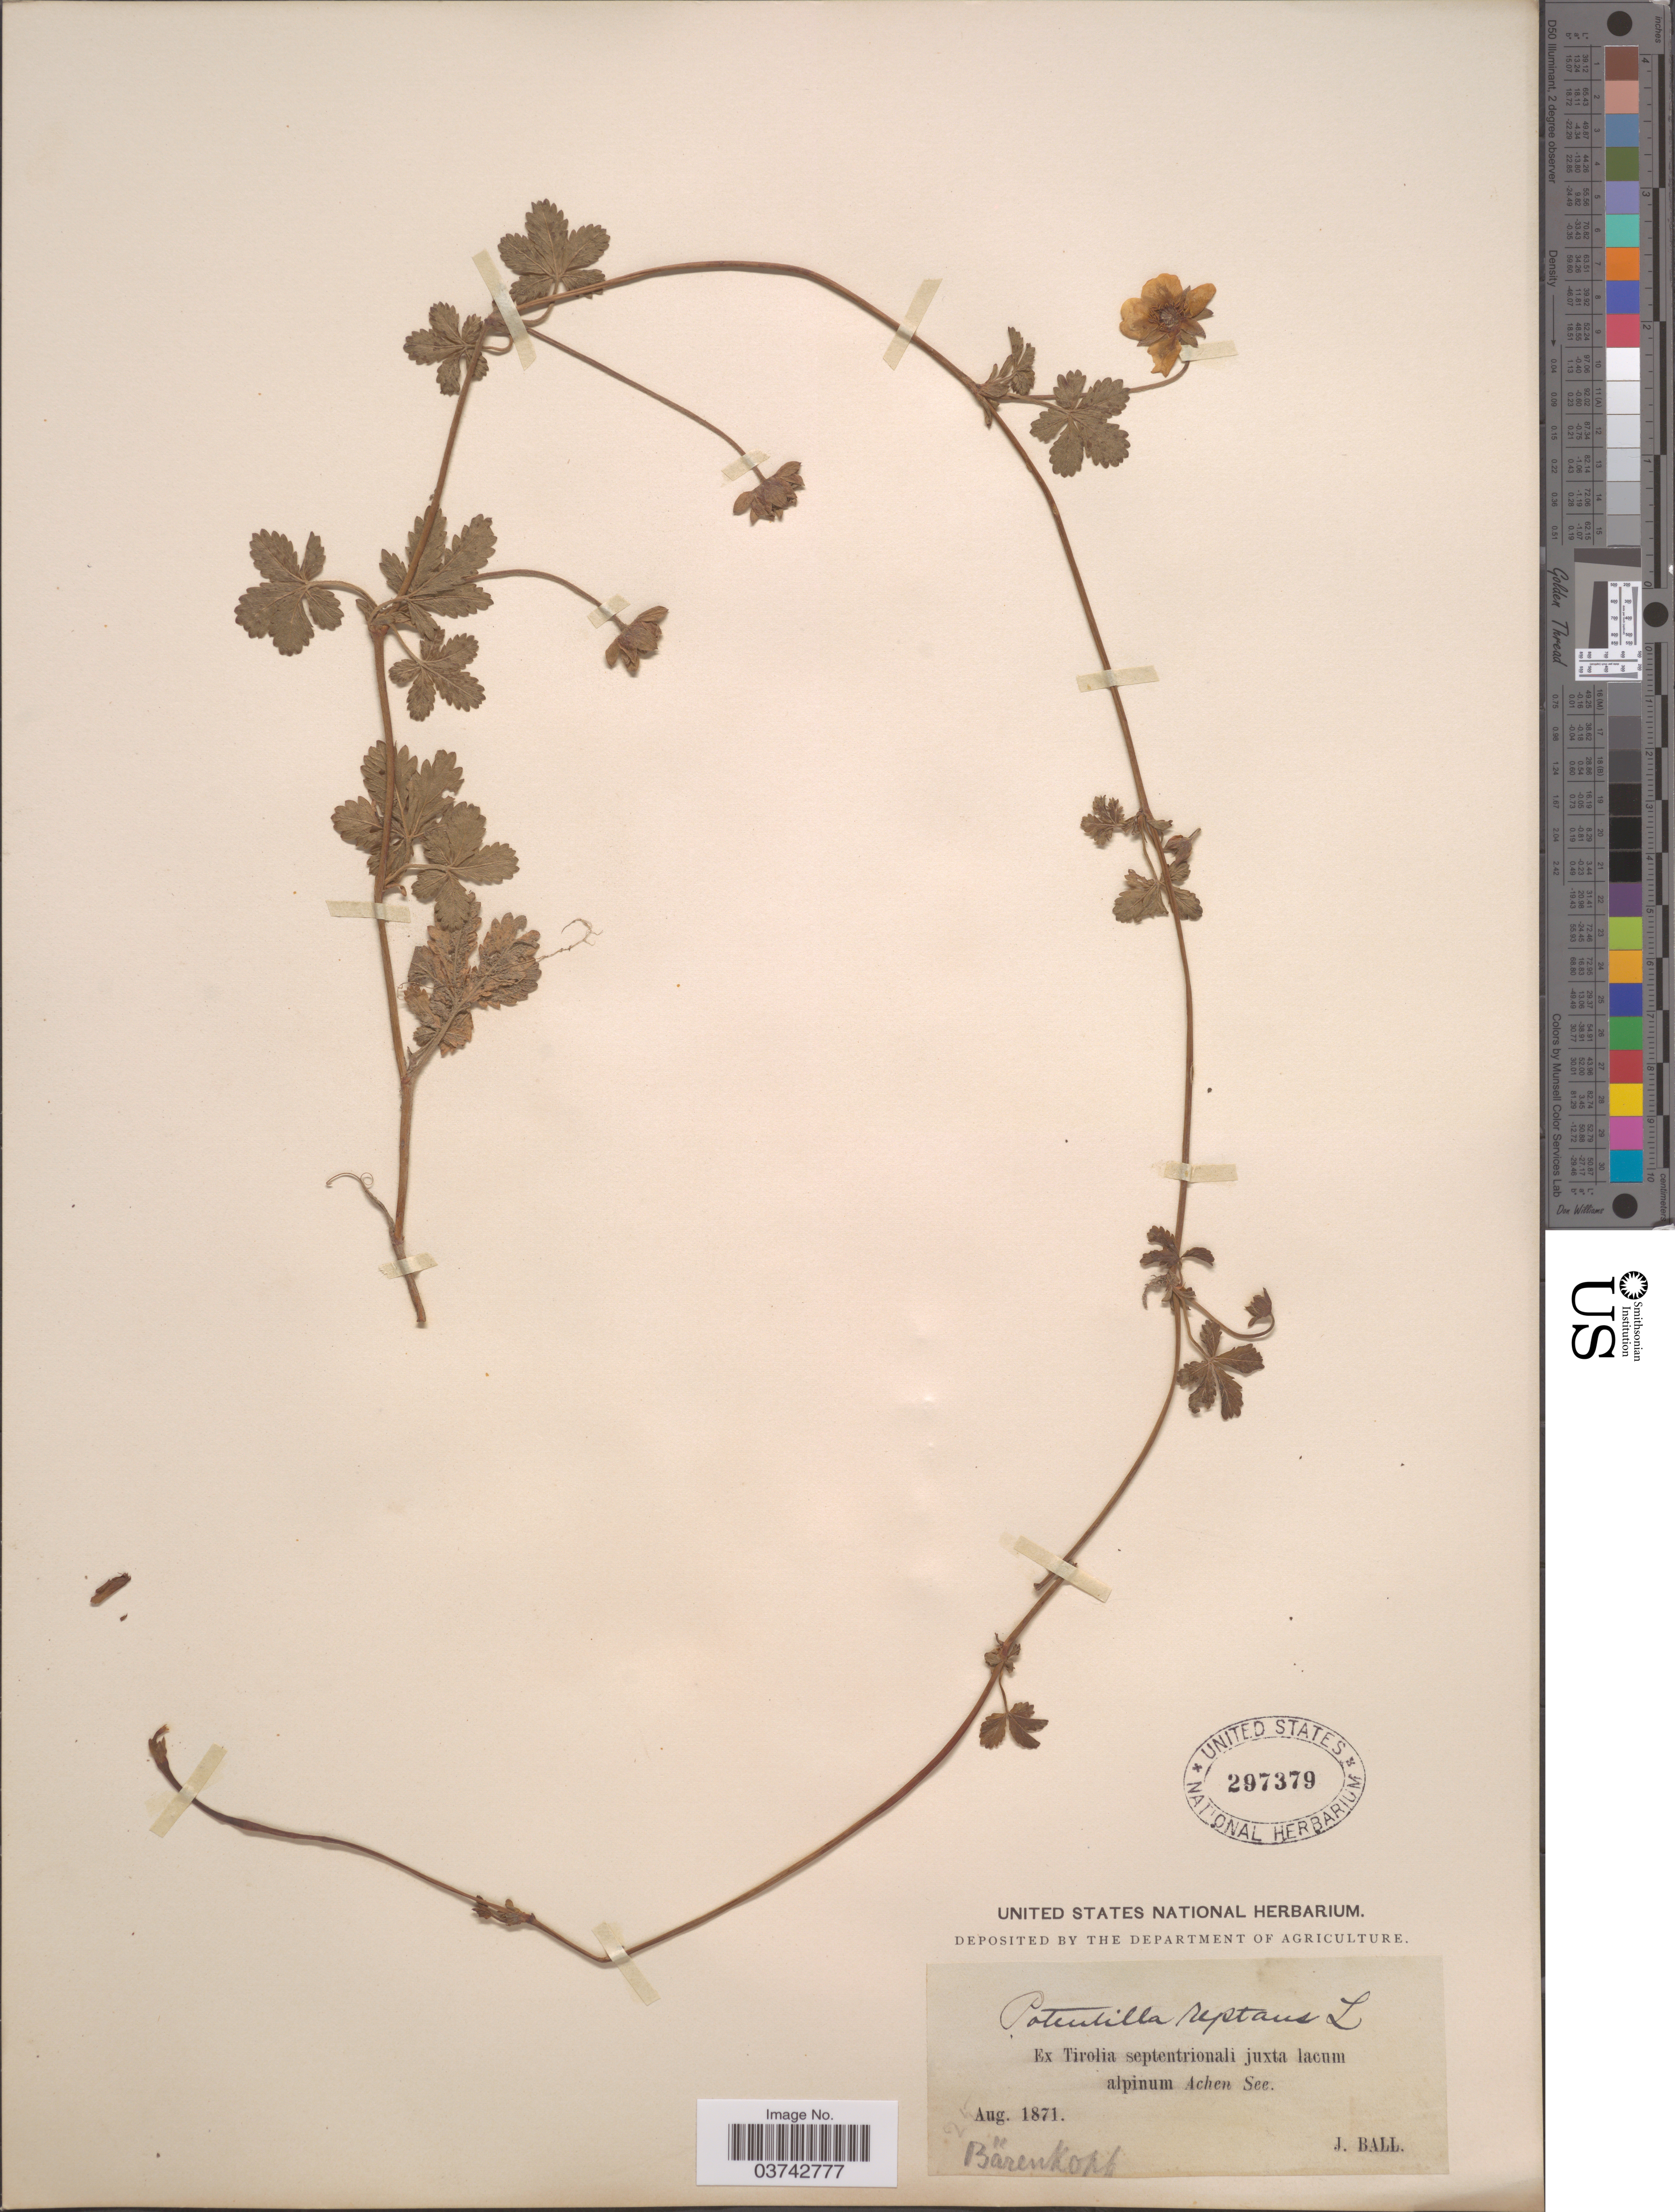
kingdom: Plantae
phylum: Tracheophyta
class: Magnoliopsida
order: Rosales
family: Rosaceae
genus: Potentilla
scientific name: Potentilla reptans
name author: L.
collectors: J. Ball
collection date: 1871-08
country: Austria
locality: Ex Tirolia septentrionali juxta lacum alpinum Achen See. Bärenkopf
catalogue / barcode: US 297379